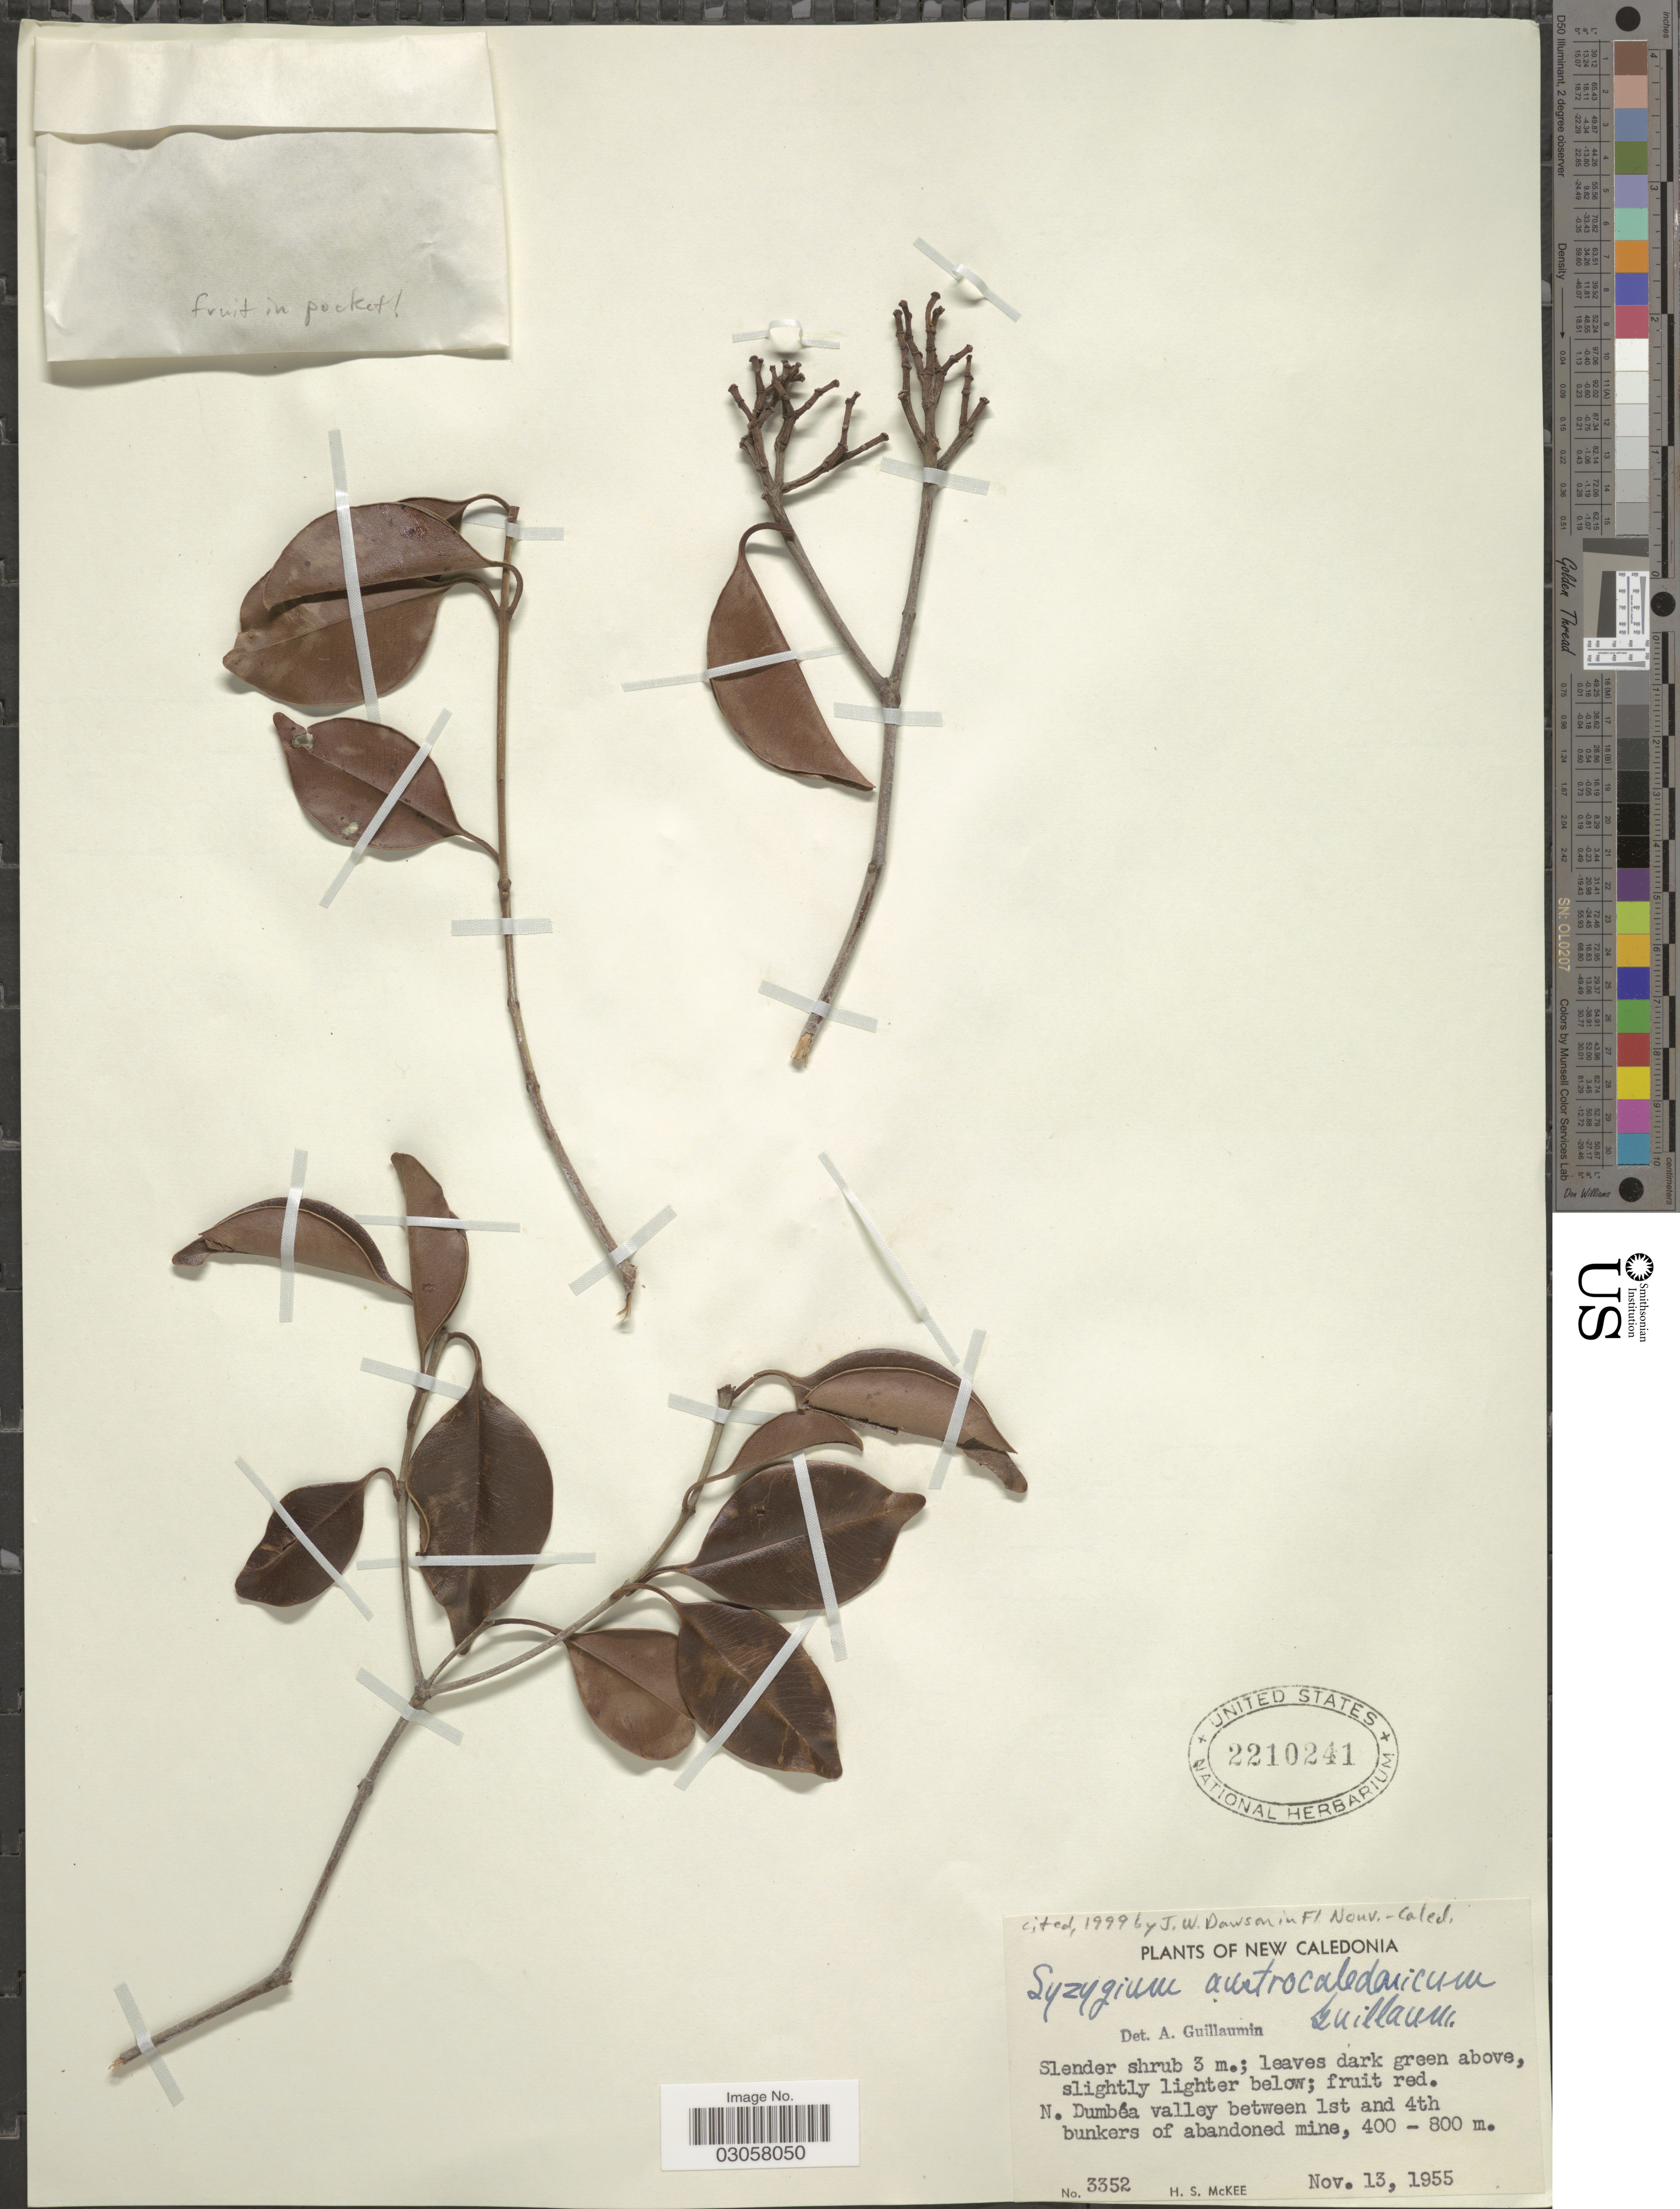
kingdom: Plantae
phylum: Tracheophyta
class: Magnoliopsida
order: Myrtales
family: Myrtaceae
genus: Syzygium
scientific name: Syzygium austro-caledonicum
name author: (Seem.) Guillaumin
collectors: H. S. McKee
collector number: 3352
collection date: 1955-11-13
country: New Caledonia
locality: N. Dumbéa valley between 1st and 4th bunkers of abandoned mine.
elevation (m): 400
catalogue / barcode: US 2210241